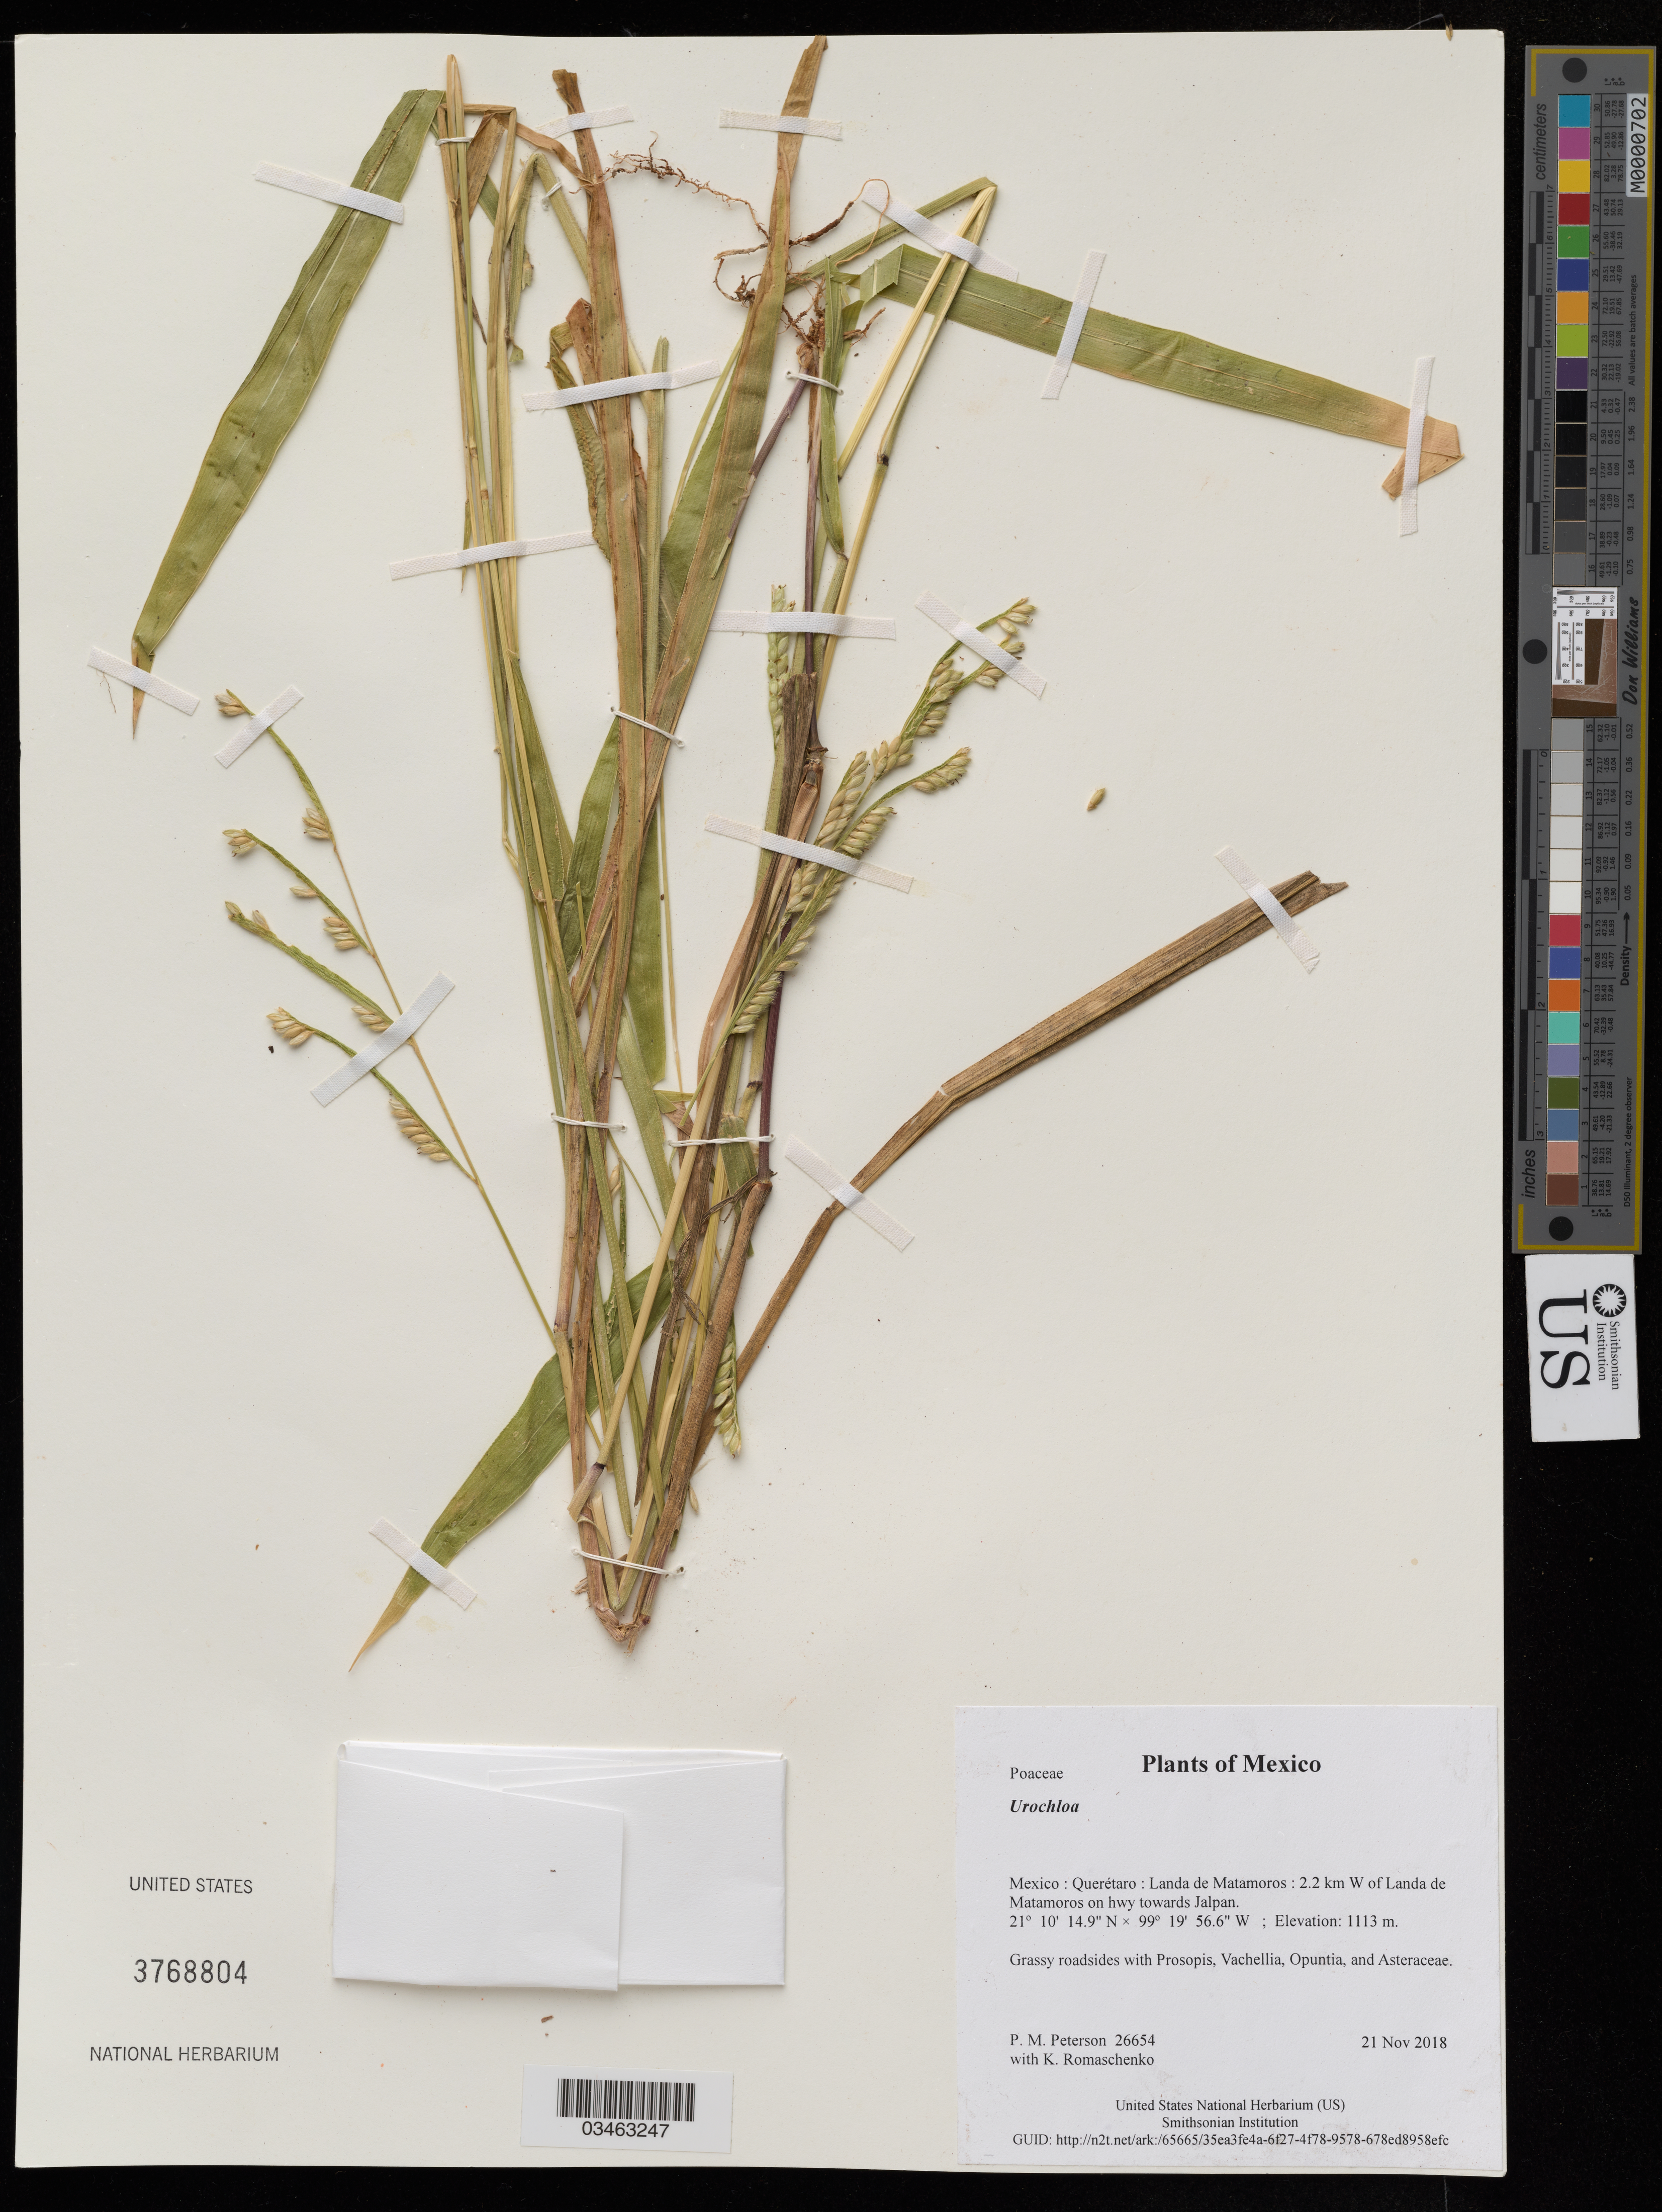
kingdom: Plantae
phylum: Tracheophyta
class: Liliopsida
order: Poales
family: Poaceae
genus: Urochloa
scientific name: Urochloa sp.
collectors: P. M. Peterson & K. Romaschenko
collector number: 26654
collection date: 2018-11-21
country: Mexico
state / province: Querétaro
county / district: Landa de Matamoros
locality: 2.2 km W of Landa de Matamoros on hwy towards Jalpan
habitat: Grassy roadsides with Prosopis, Vachellia, Opuntia, and Asteraceae.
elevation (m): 1113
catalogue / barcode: US 3768804